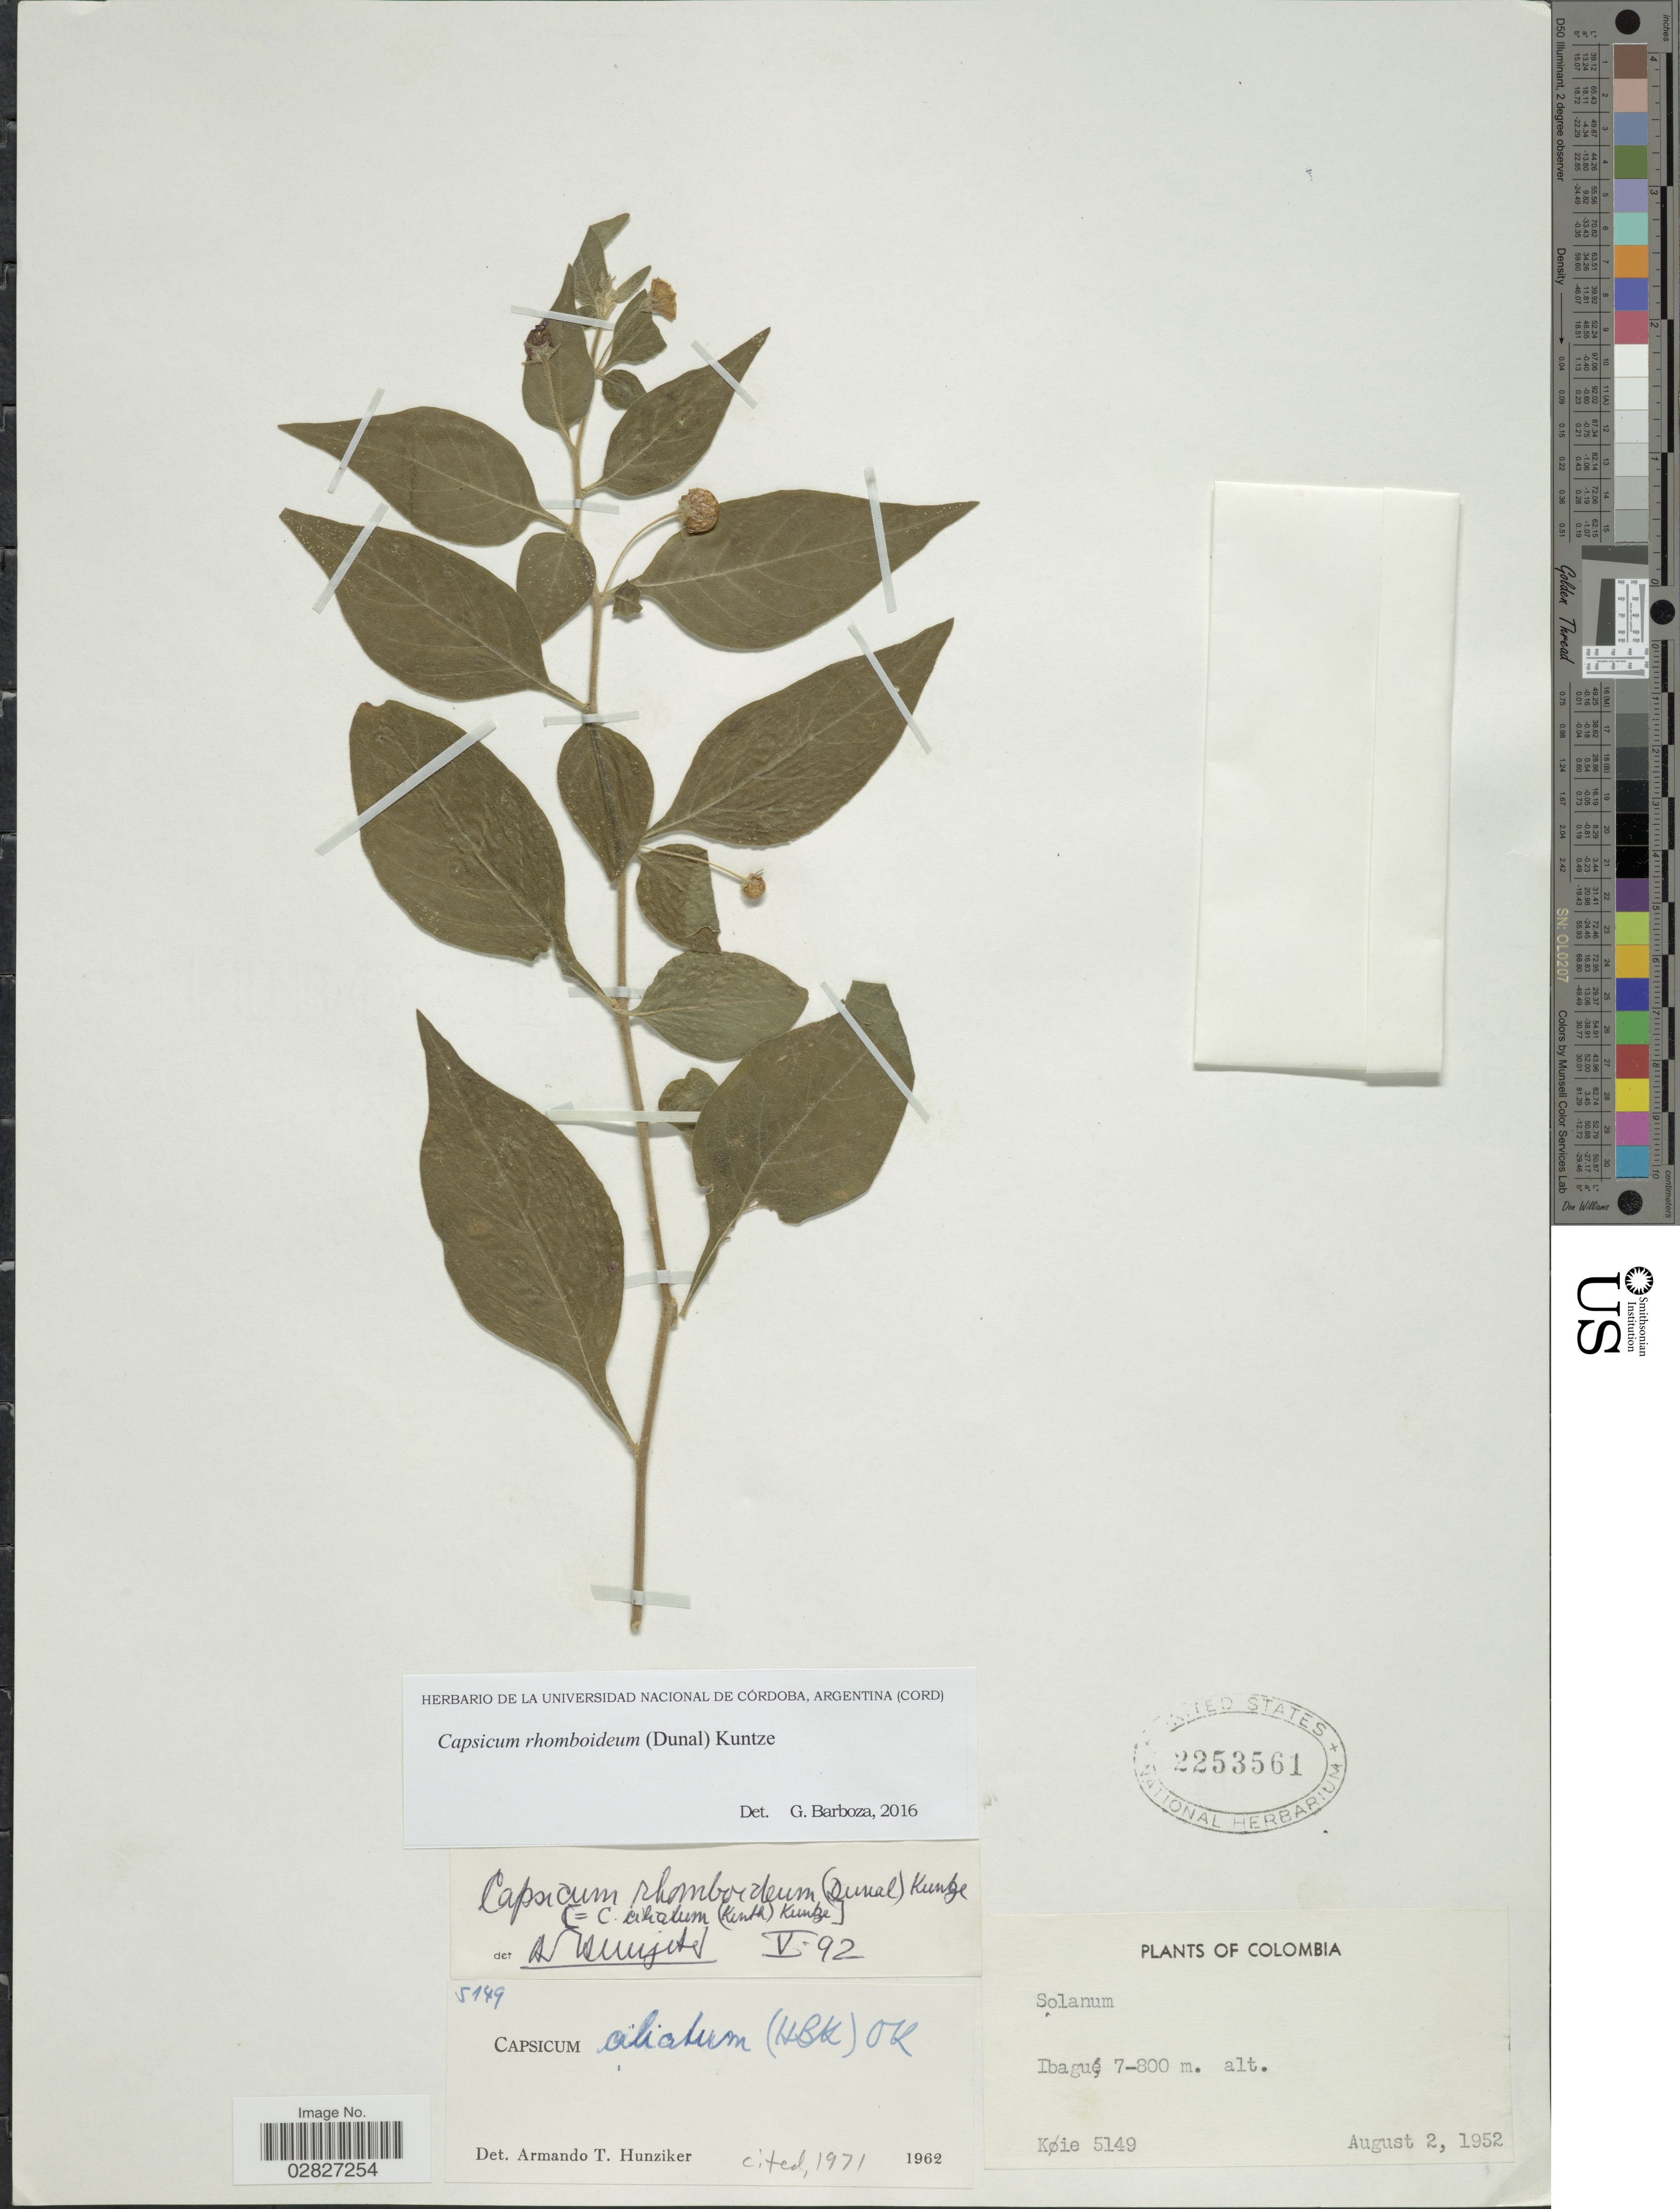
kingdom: Plantae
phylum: Tracheophyta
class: Magnoliopsida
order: Solanales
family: Solanaceae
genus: Capsicum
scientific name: Capsicum rhomboideum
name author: (Humb. & Bonpl. ex Dunal) Kuntze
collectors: M. Köie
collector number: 5149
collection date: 1952-08-02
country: Colombia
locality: Ibagué.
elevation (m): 700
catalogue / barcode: US 2253561